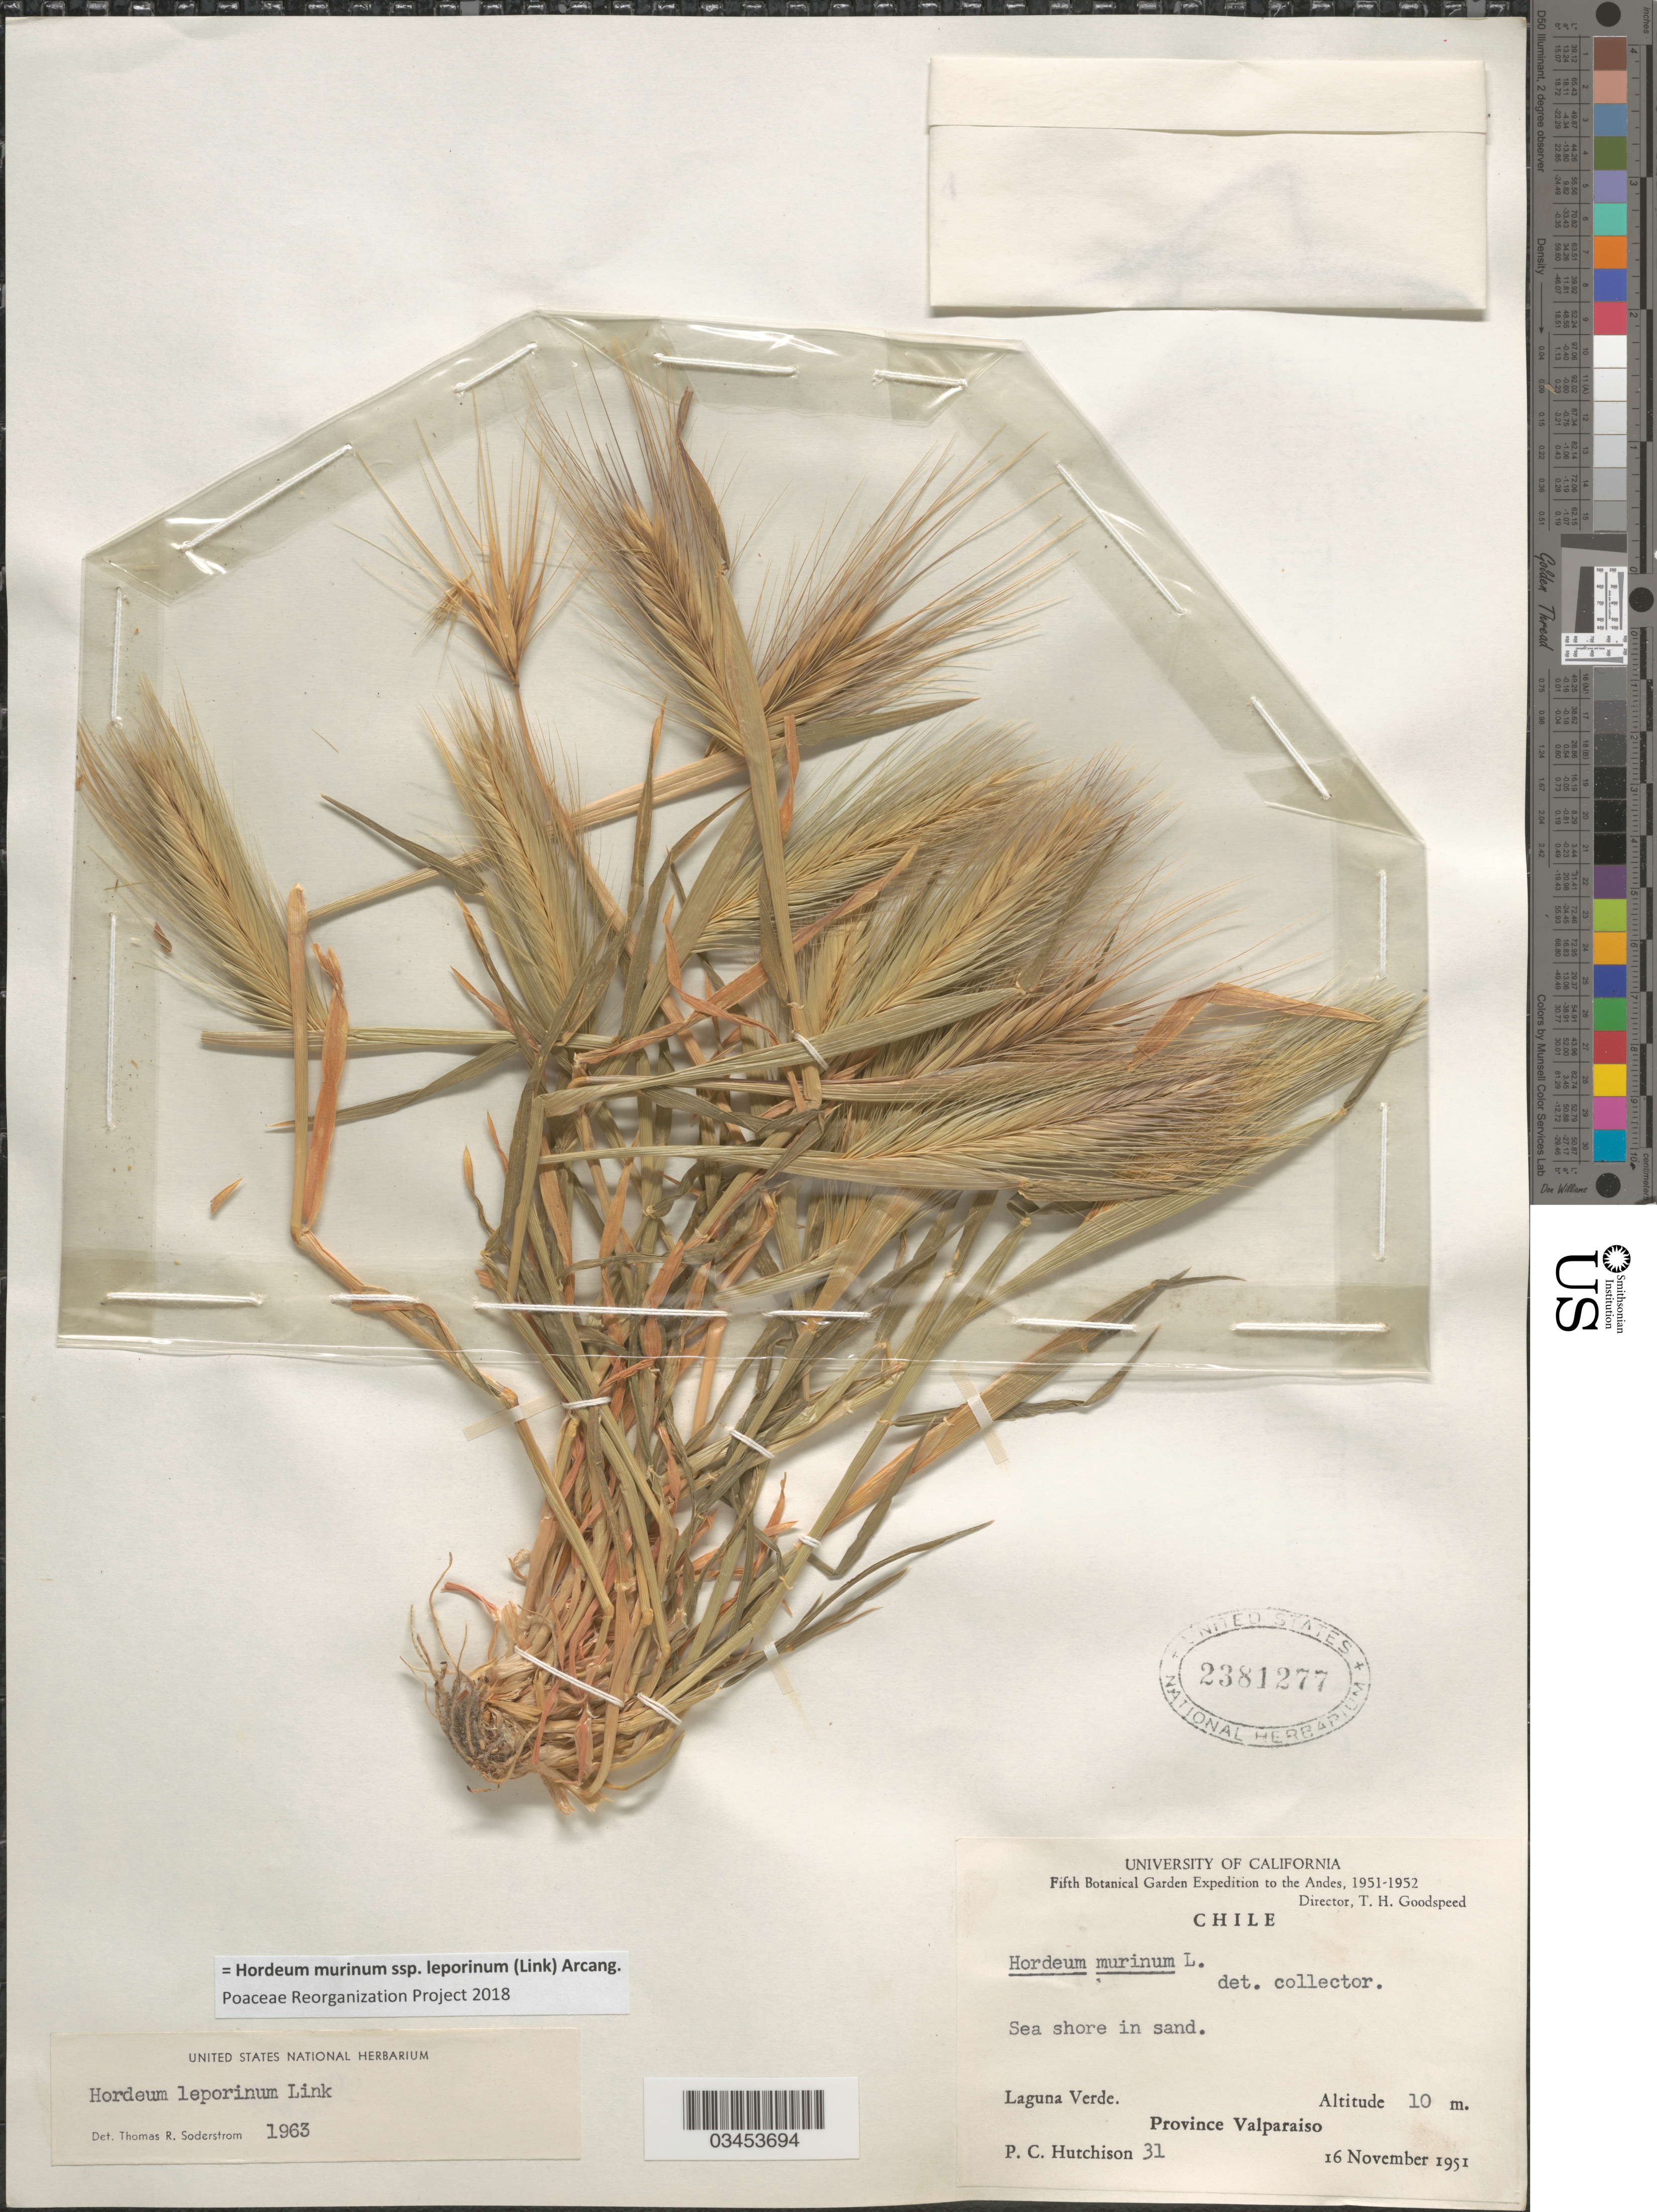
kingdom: Plantae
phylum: Tracheophyta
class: Liliopsida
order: Poales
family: Poaceae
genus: Hordeum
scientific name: Hordeum murinum subsp. leporinum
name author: (Link) Arcang.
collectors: P. C. Hutchison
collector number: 31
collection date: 1951-11-16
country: Chile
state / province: Valparaíso (V)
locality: Fifth Botanical Garden Expedition to the Andes, 1951-1952. Laguna Verde. Province Valparaiso.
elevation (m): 10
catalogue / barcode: US 2381277